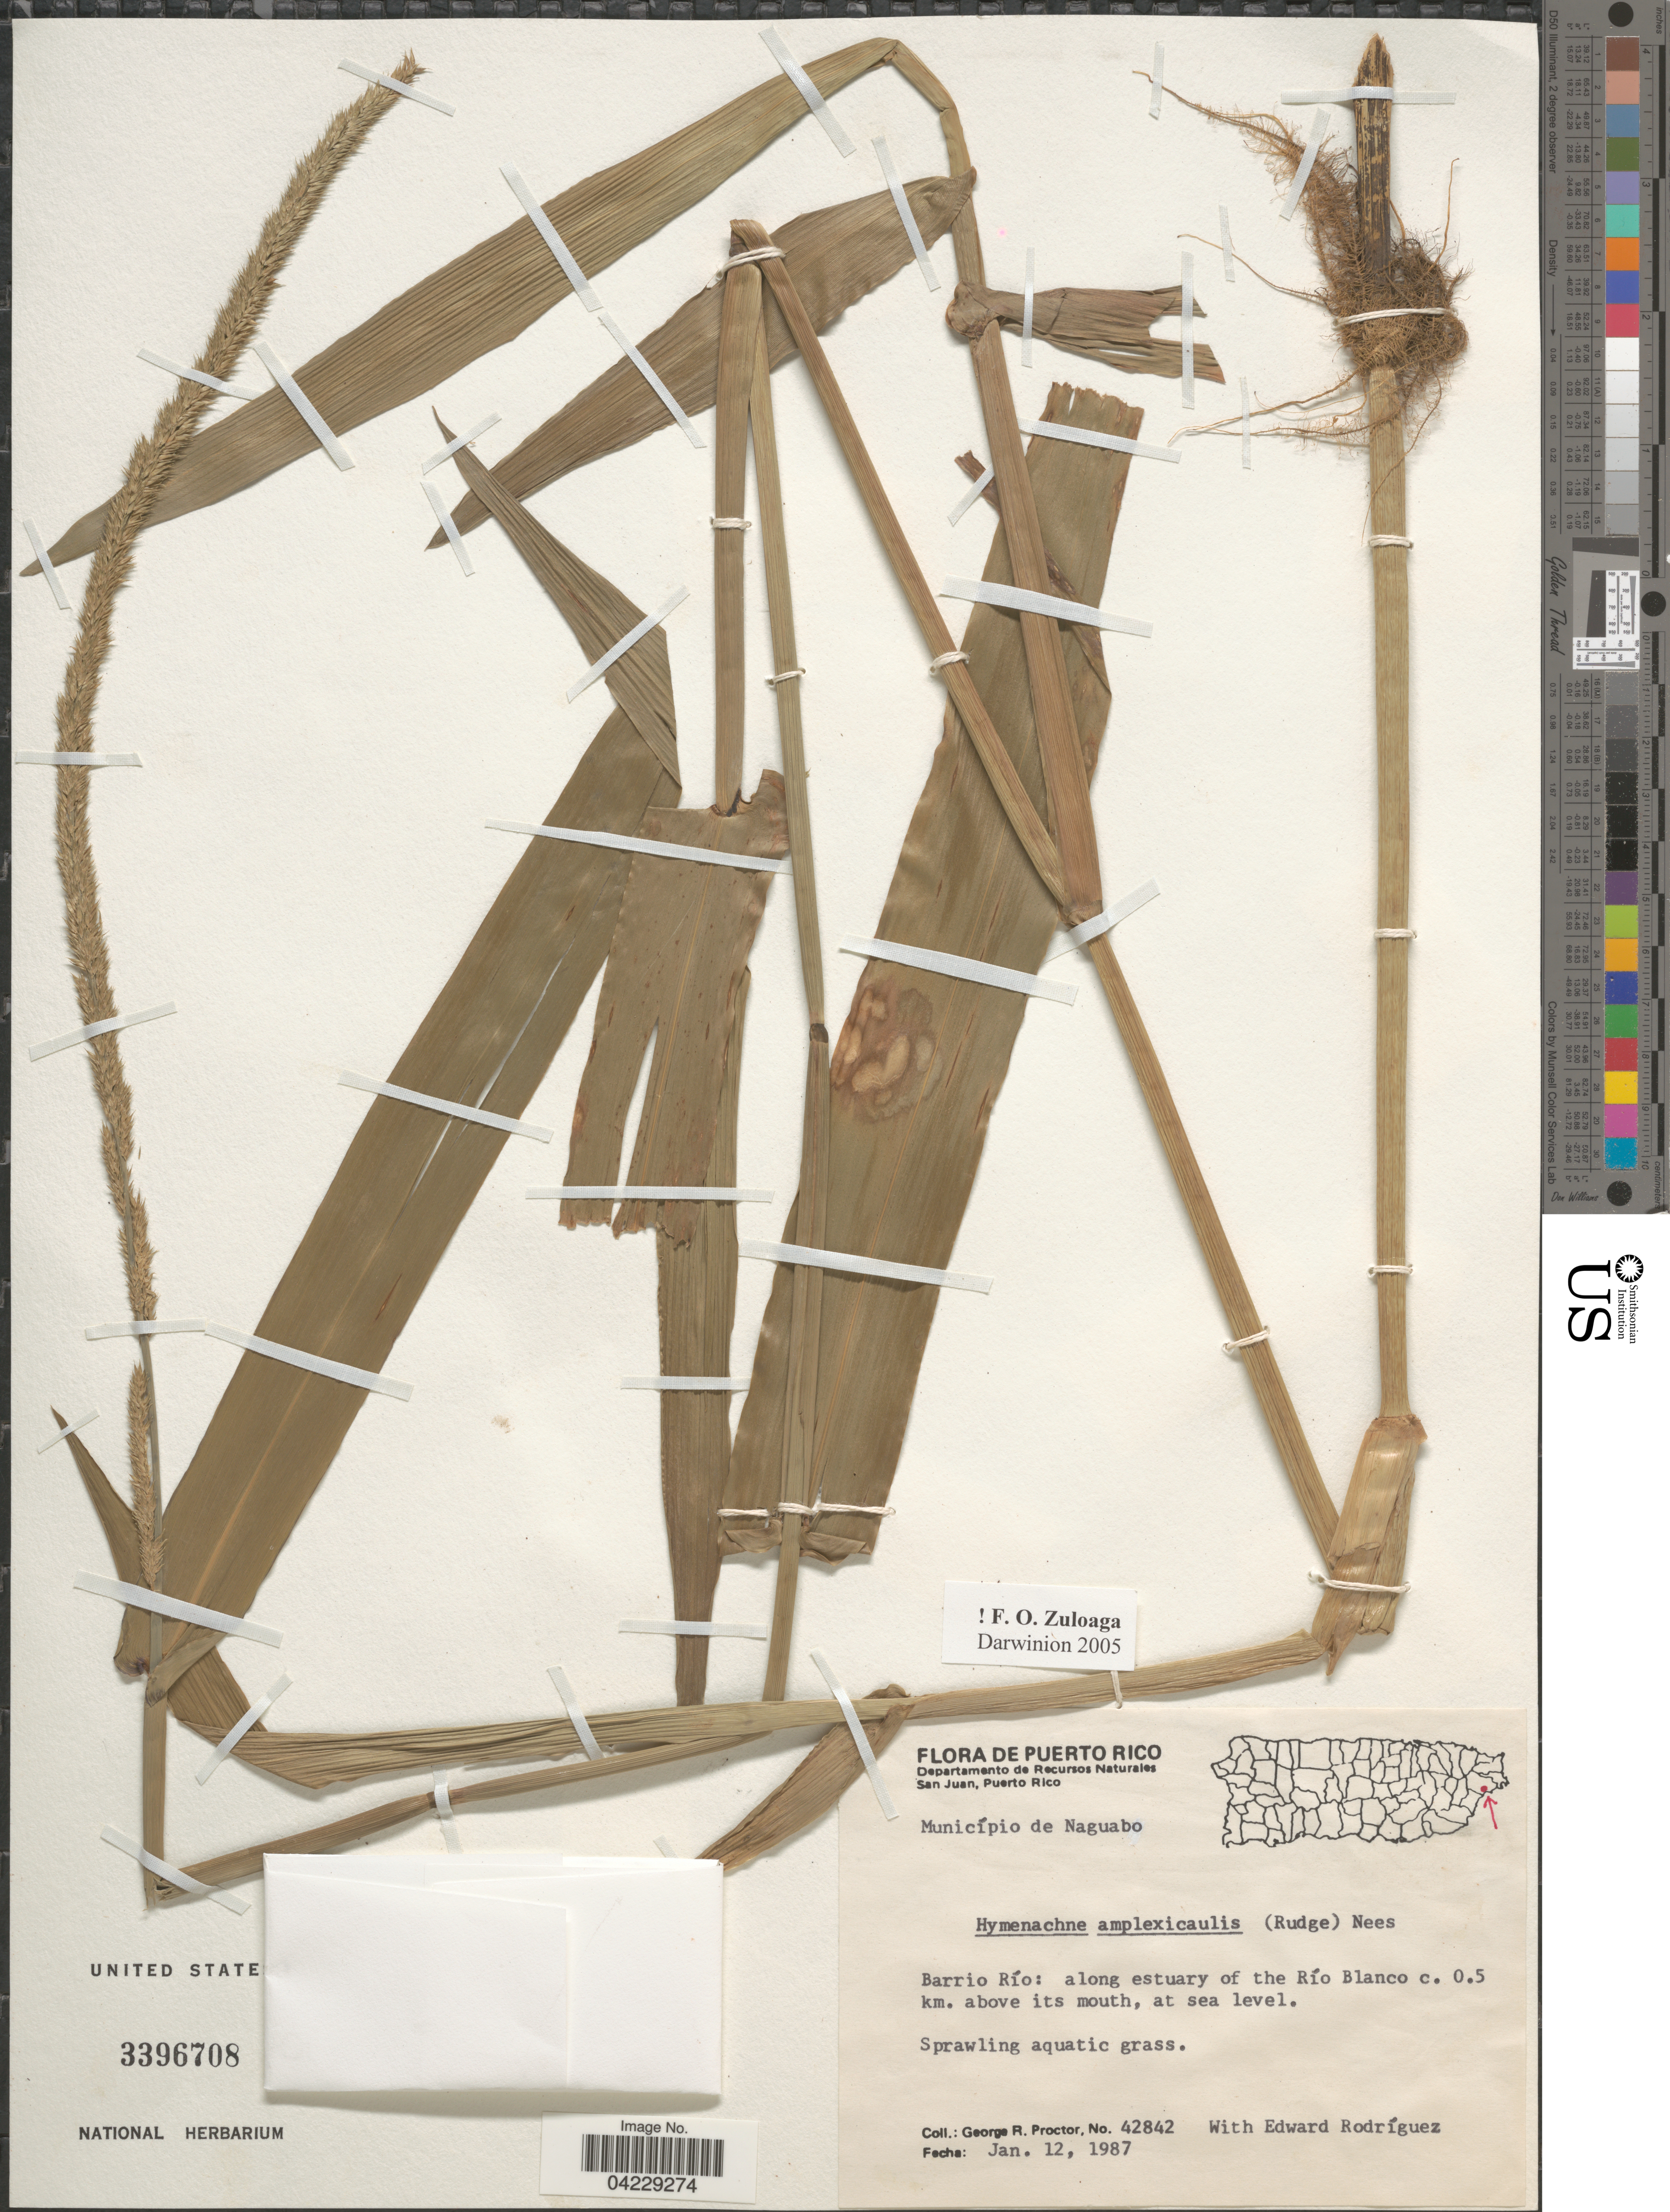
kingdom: Plantae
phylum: Tracheophyta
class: Liliopsida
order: Poales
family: Poaceae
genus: Hymenachne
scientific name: Hymenachne amplexicaulis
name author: (Rudge) Nees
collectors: G. Proctor & E. Rodriguez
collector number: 42842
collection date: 1987-01-12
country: Puerto Rico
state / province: Naguabo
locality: Município de Naguabo. Barrio Río: along estuary of the Río Blanco c. 0.5 km. above its mouth.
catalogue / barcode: US 3396708